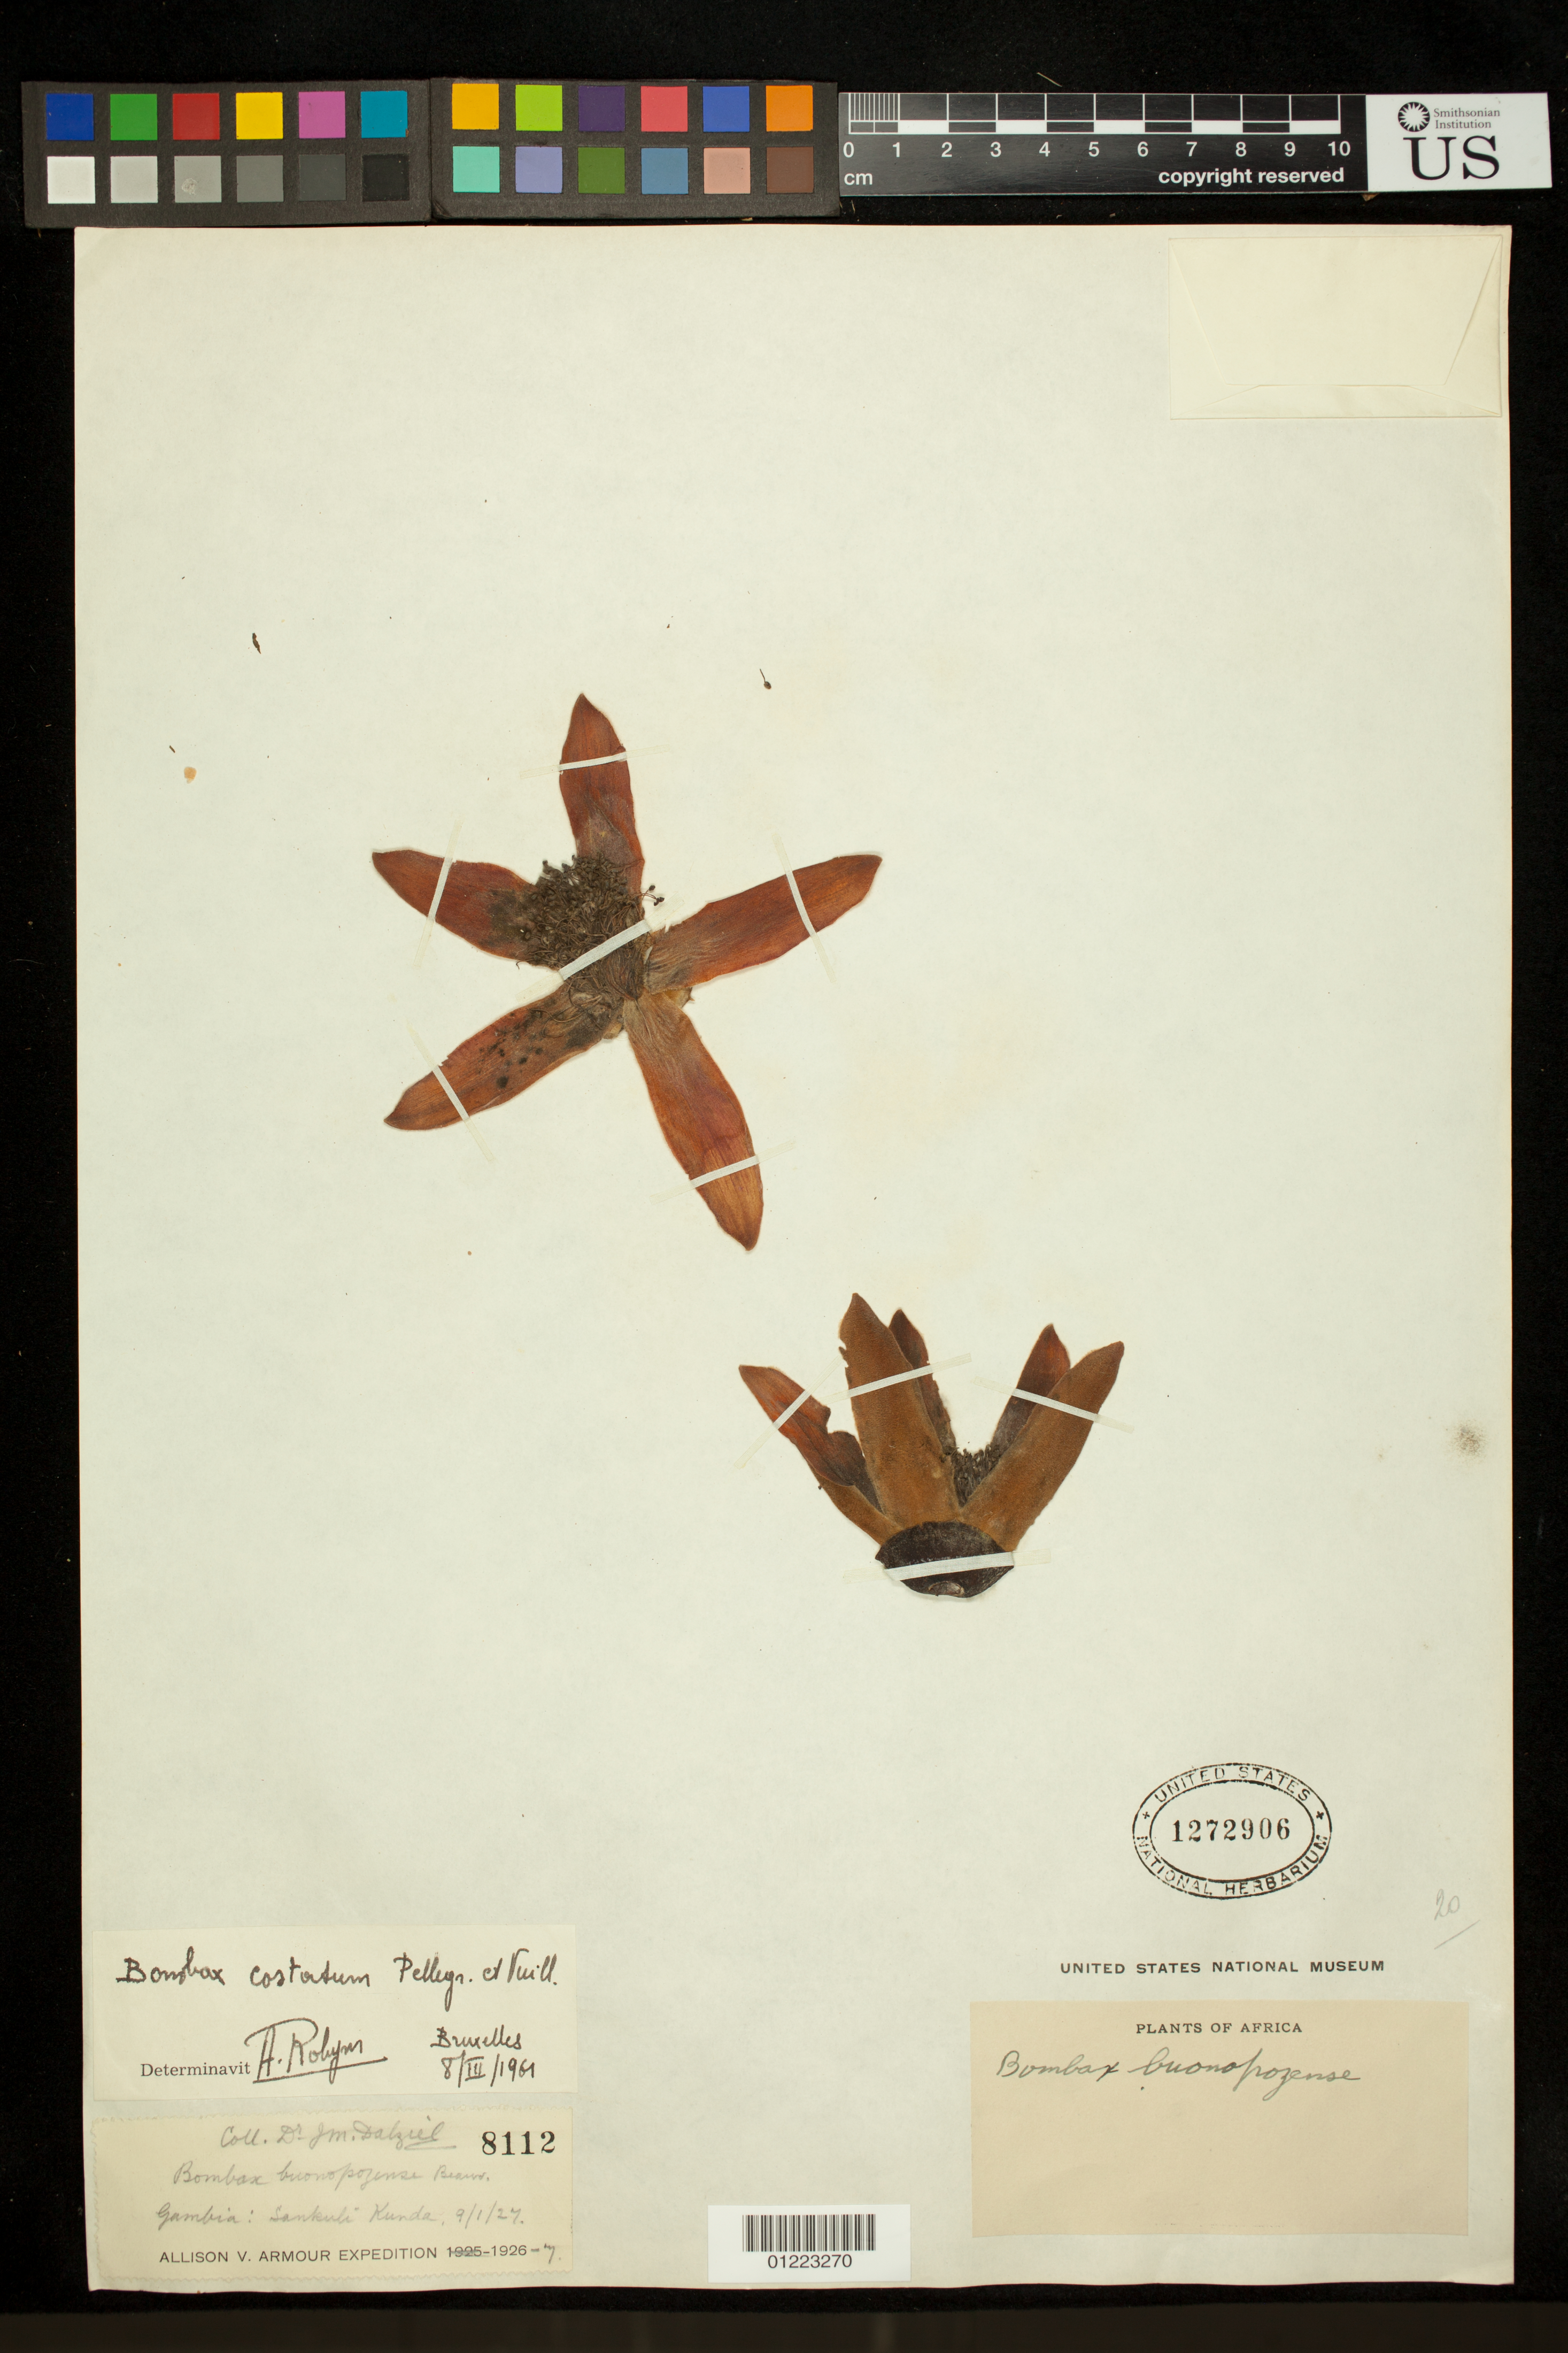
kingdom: Plantae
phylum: Tracheophyta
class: Magnoliopsida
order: Malvales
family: Malvaceae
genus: Bombax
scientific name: Bombax costatum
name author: Pellegr. & Vuillet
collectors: J. Dalziel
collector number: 8112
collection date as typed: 1/9/1927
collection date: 1927-01-09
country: Gambia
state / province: Central River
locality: Gambia: Sankuli Kunda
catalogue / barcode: US 1272906